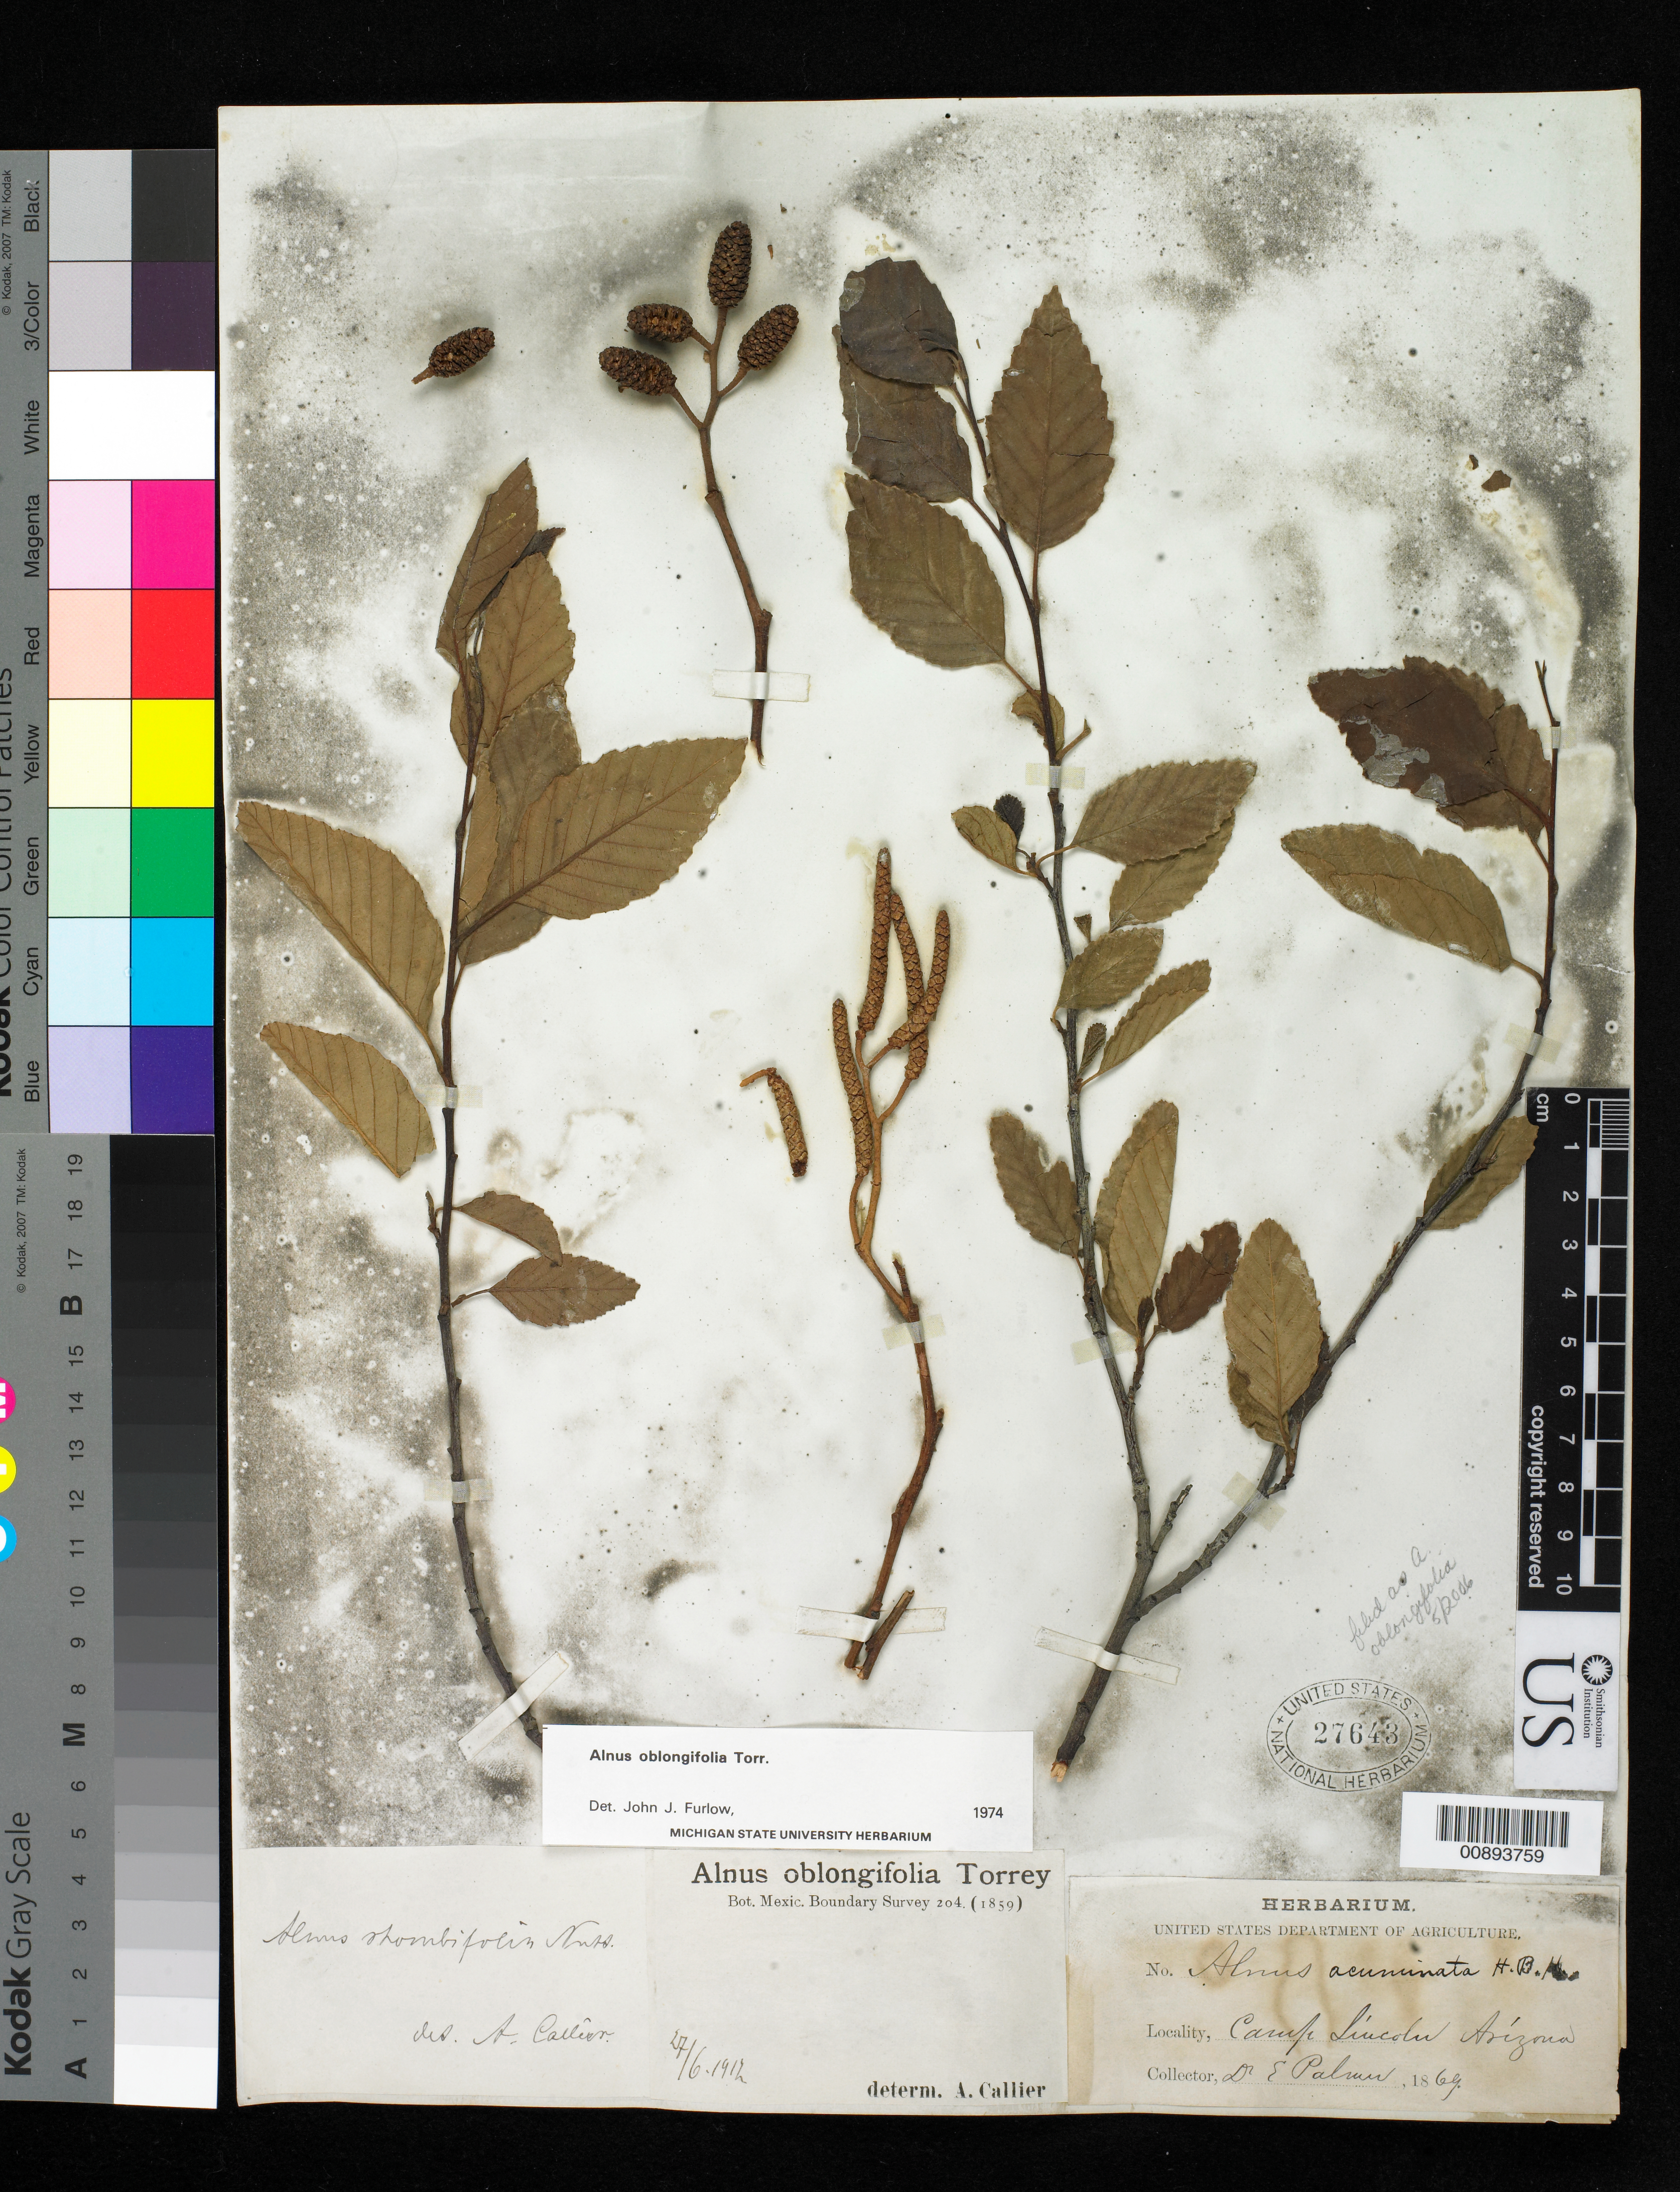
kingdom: Plantae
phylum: Tracheophyta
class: Magnoliopsida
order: Fagales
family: Betulaceae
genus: Alnus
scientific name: Alnus oblongifolia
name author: Torr. in Emory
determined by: Furlow, J. J.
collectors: E. Palmer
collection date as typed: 1869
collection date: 1869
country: United States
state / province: Arizona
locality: Camp Lincoln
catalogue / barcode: US 27643